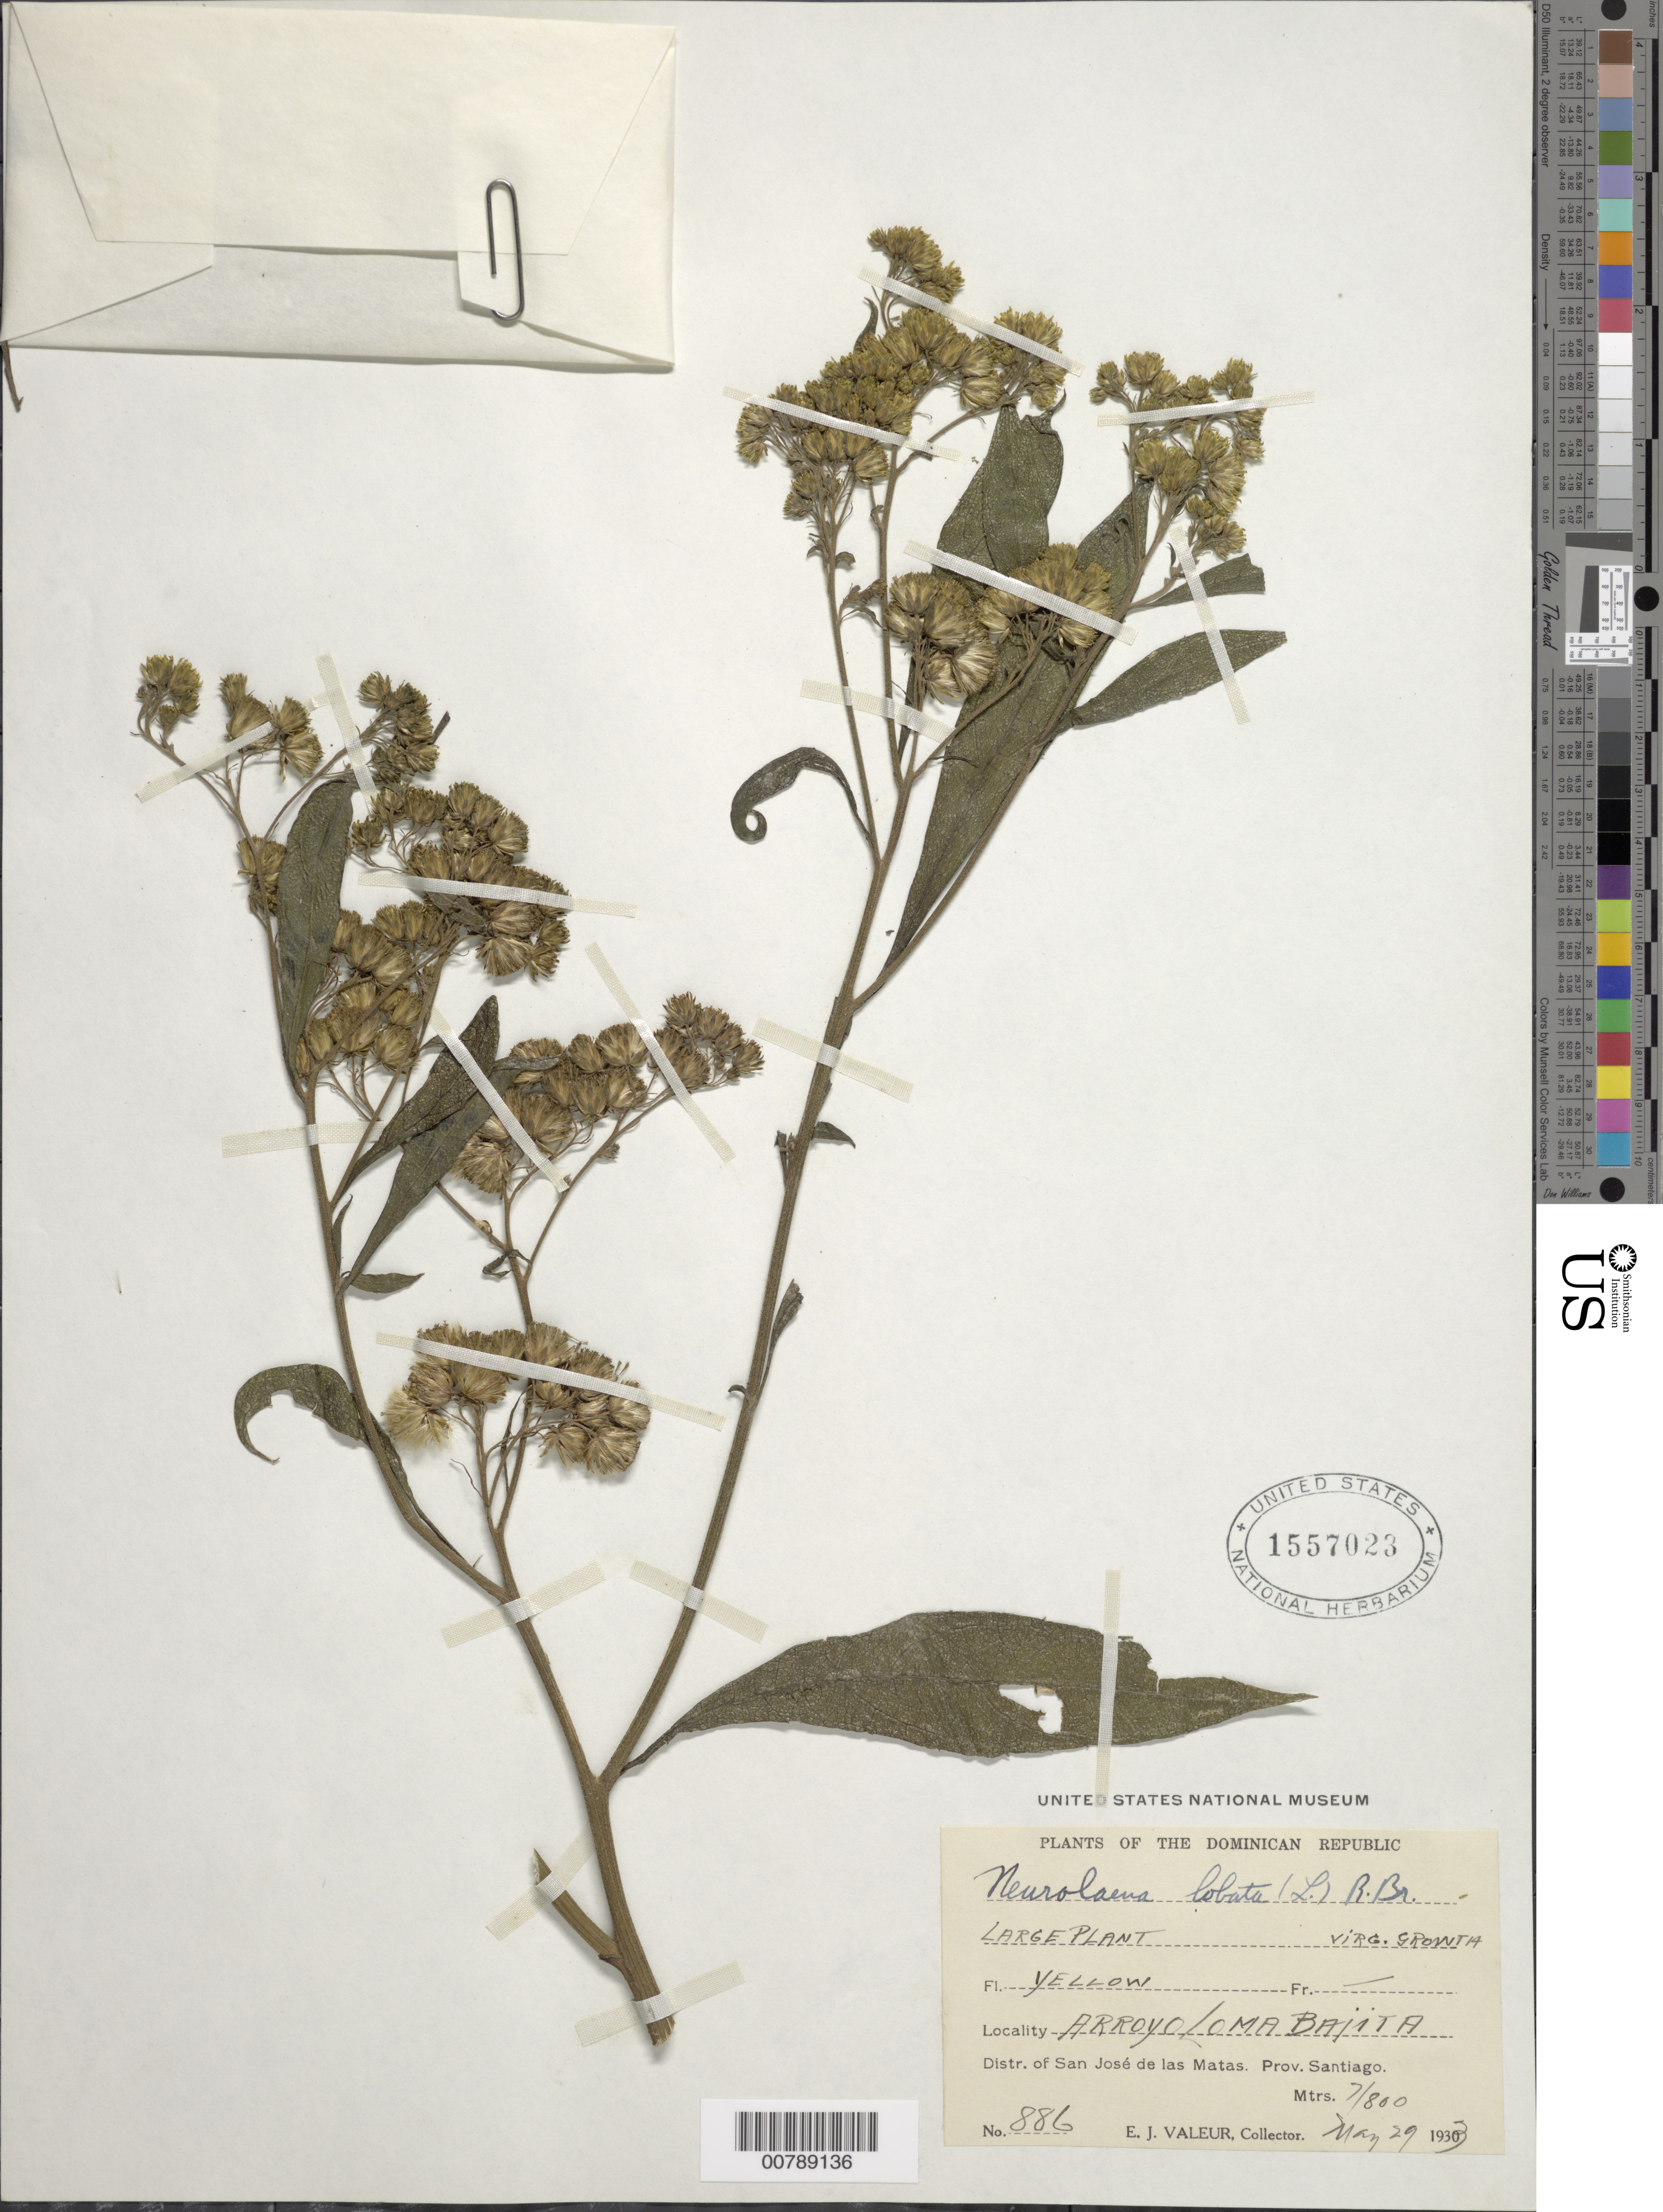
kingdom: Plantae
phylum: Tracheophyta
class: Magnoliopsida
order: Asterales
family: Asteraceae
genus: Neurolaena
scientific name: Neurolaena lobata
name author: (L.) R. Br. ex Cass.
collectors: E. Valeur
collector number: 886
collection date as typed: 29 May 1933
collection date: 1933-05-29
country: Dominican Republic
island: Hispaniola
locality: Arroyo Loma Bajita. Distr. of San José de las Matas. Provincia Santiago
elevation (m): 700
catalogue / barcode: US 1557023